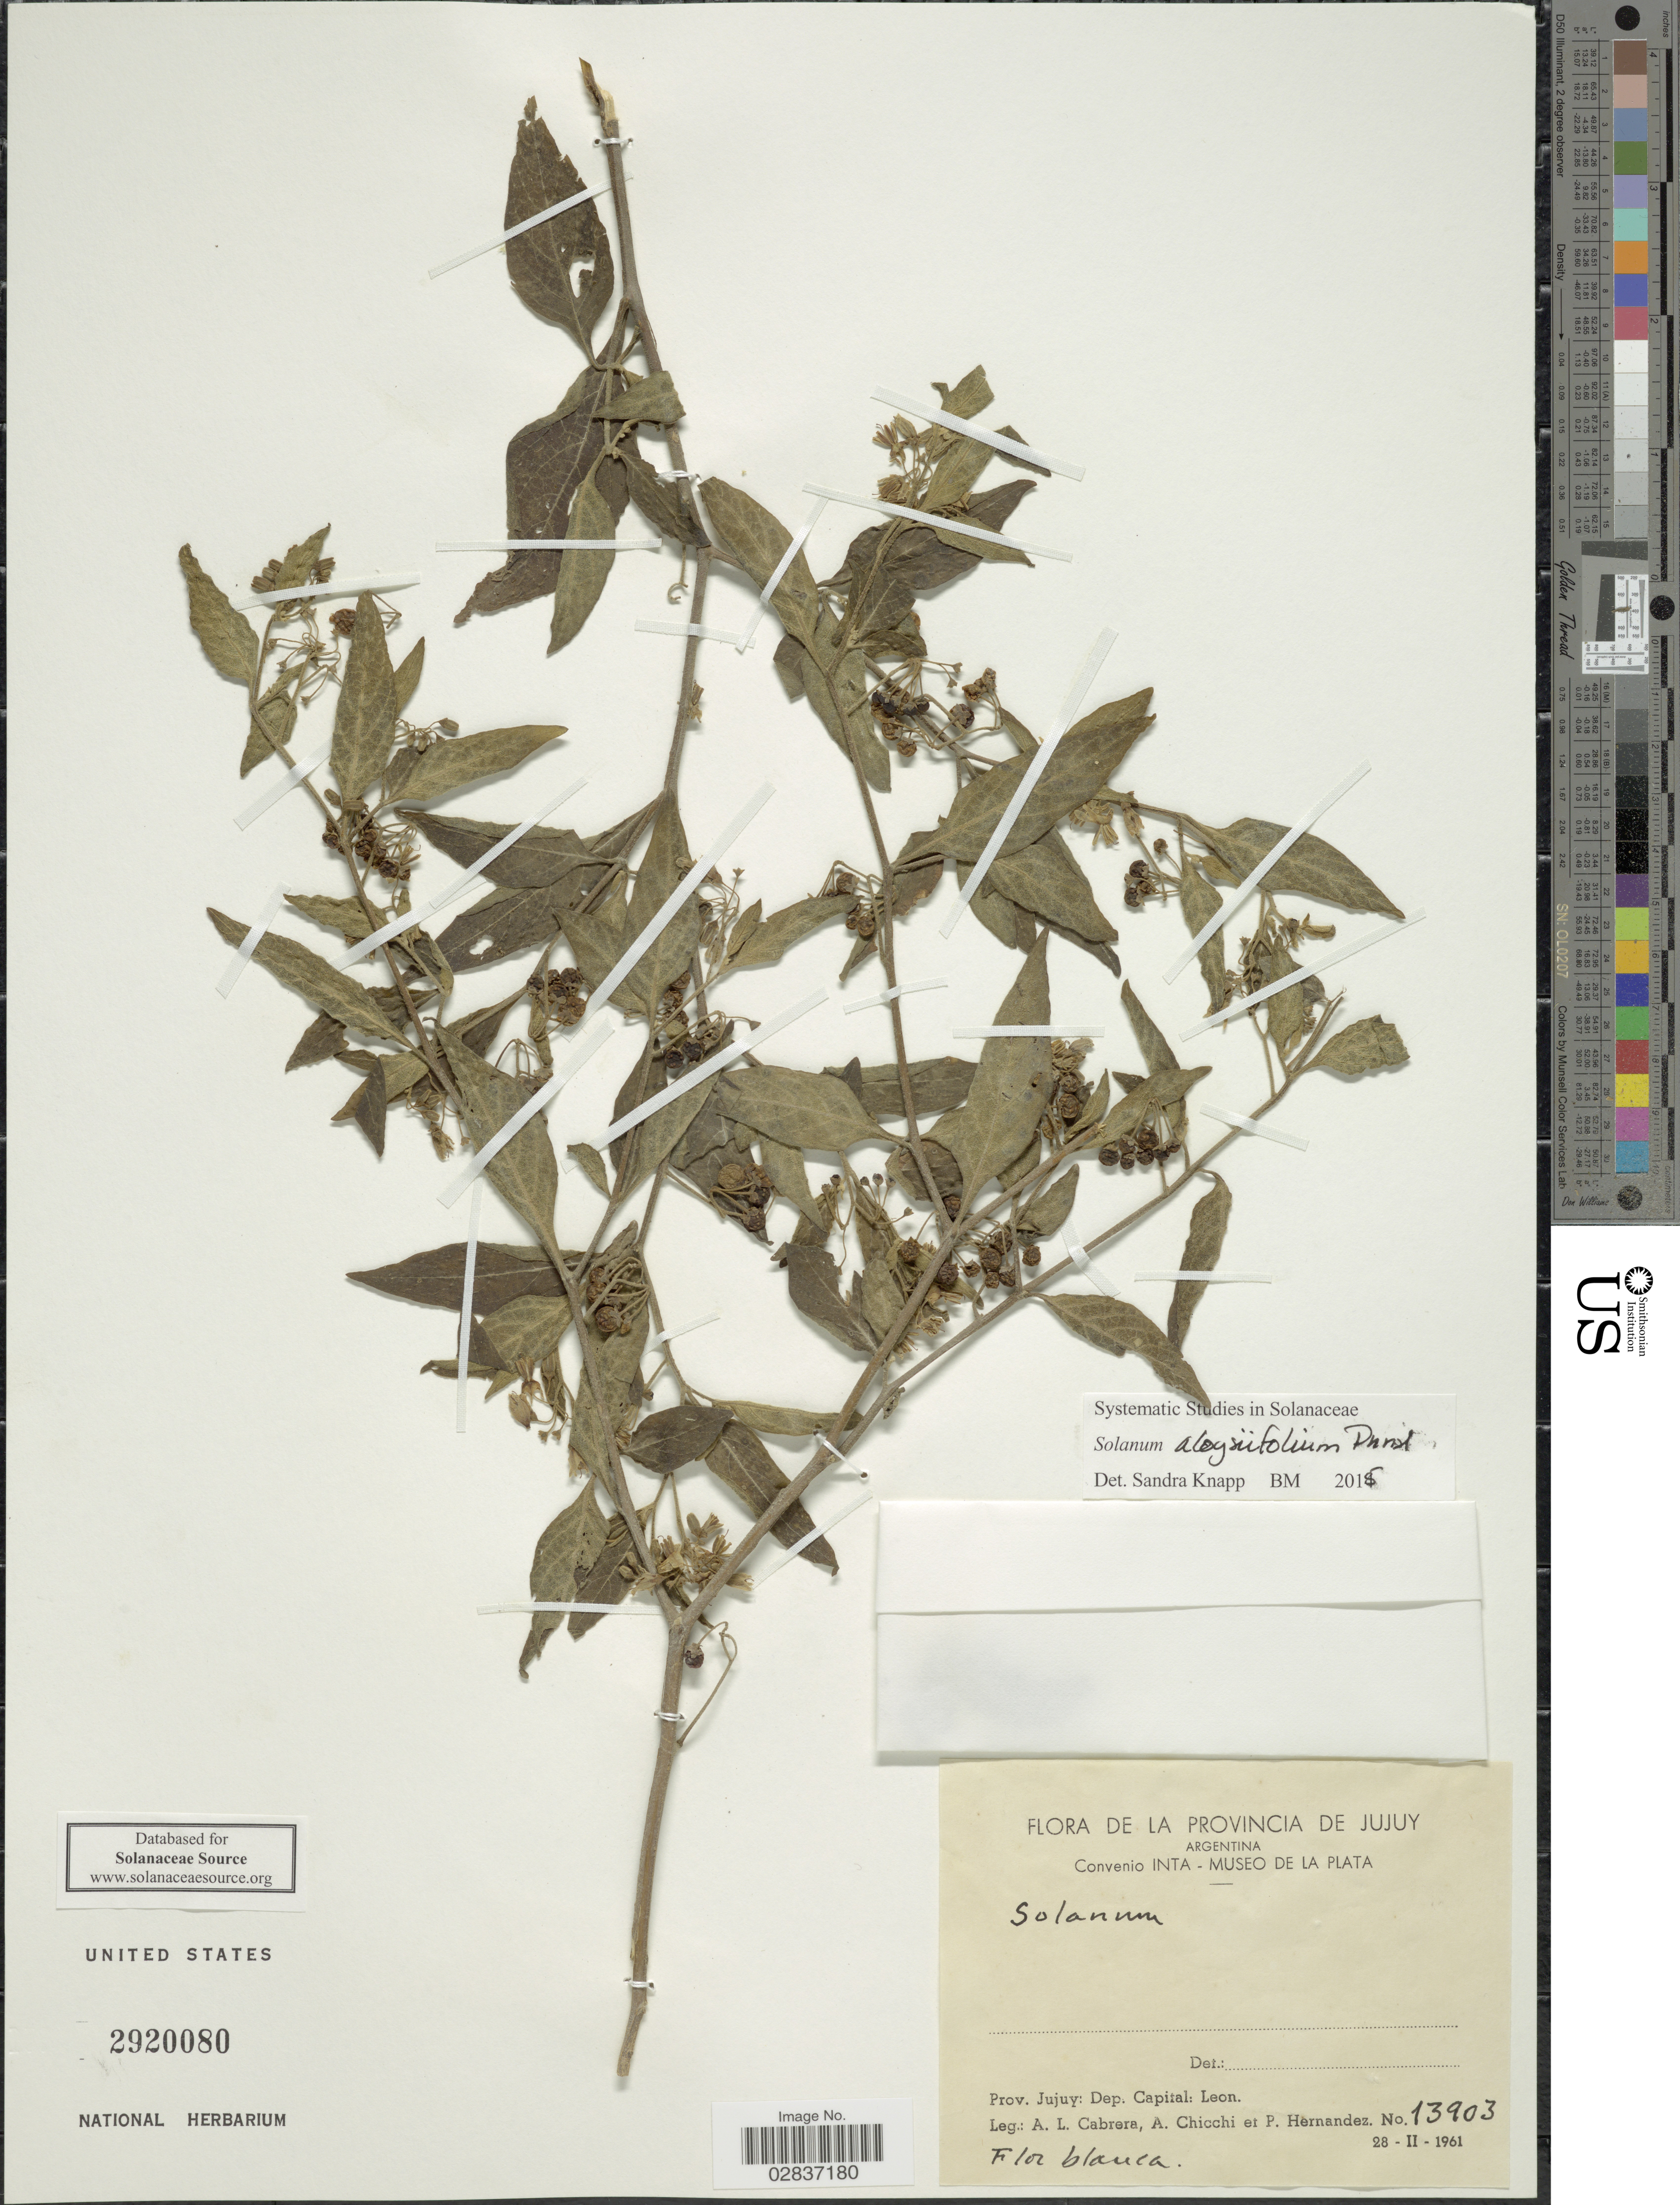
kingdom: Plantae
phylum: Tracheophyta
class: Magnoliopsida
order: Solanales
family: Solanaceae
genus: Solanum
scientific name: Solanum aloysiifolium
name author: Dunal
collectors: A. L. Cabrera, A. Chicchi & P. Hernandez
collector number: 13903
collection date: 1961-02-28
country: Argentina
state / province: Jujuy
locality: Provincia de Jujuy, Dep. Capital: Leon.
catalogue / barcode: US 2920080